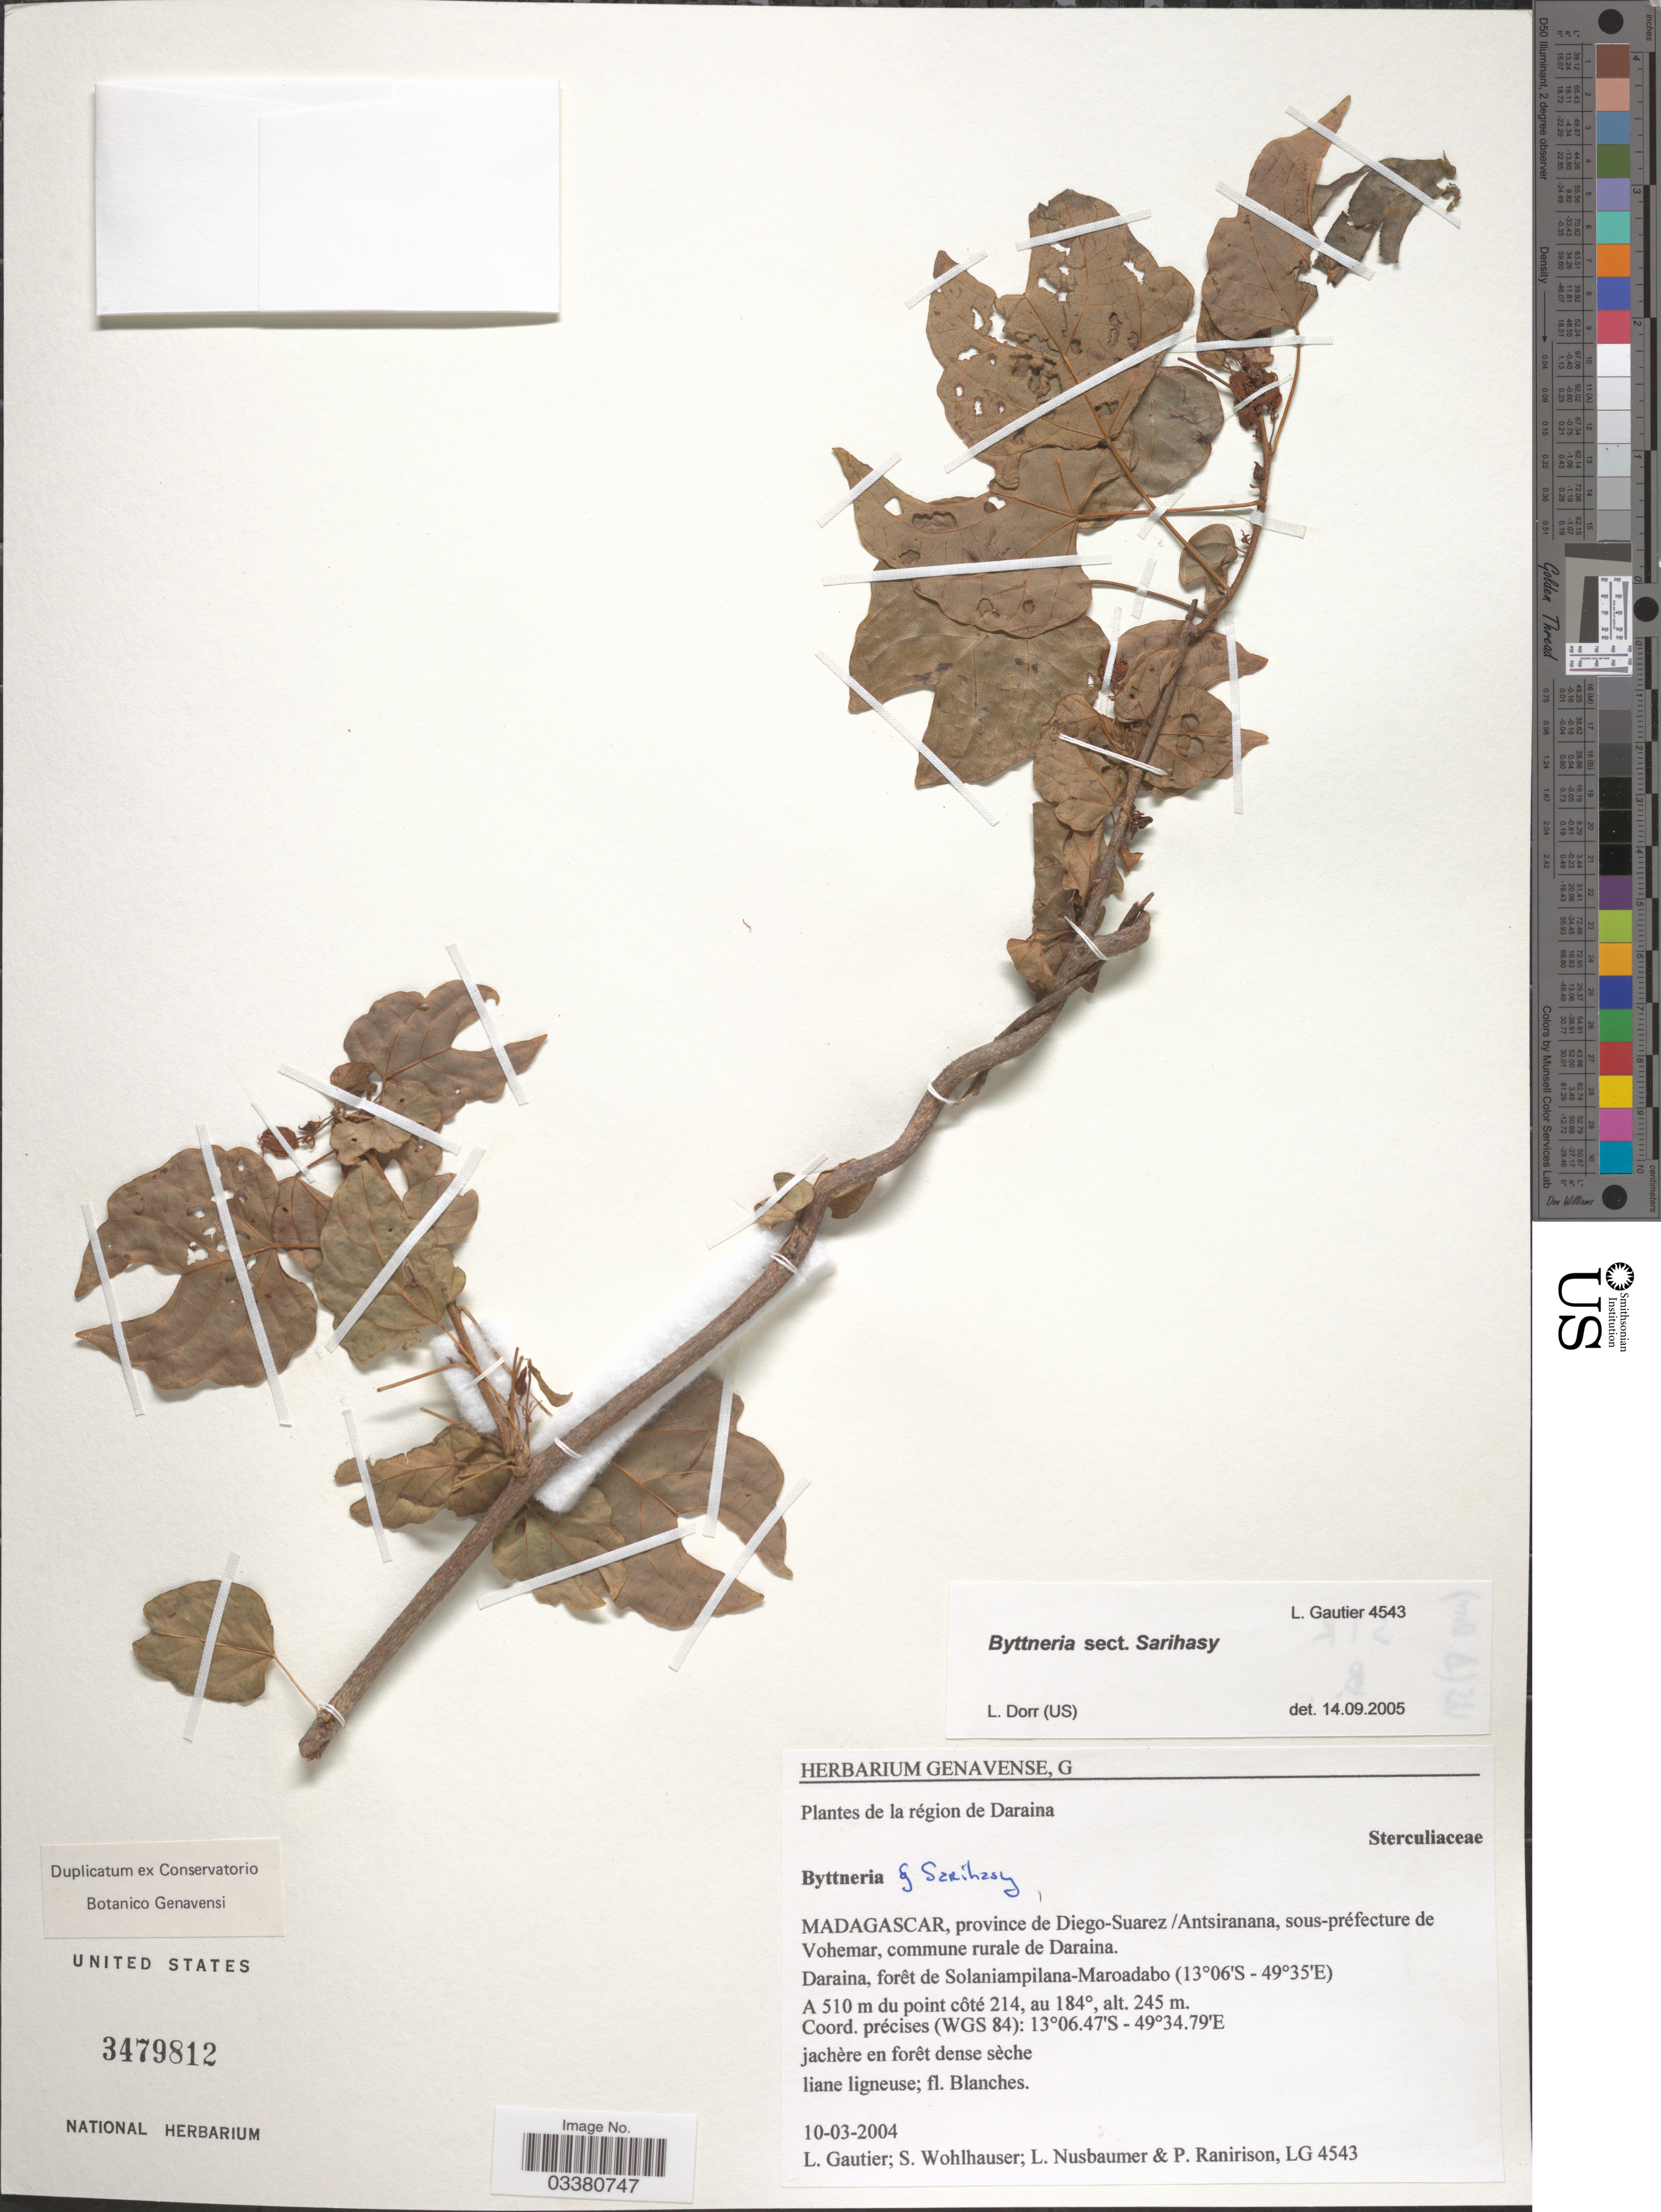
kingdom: Plantae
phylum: Tracheophyta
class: Magnoliopsida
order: Malvales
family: Malvaceae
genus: Byttneria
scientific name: Byttneria sp.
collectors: L. Gautier, S. Wohlhauser, L. Nusbaumer & P. Ranirison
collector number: LG 4543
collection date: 2004-03-10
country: Madagascar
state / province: Sava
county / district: Vohémar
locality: De la région de Daraina. Province de Diego-Suarez, sous-préfecture de Vohemar, commune rurale de Daraina. Daraina, forêt de Solaniampilana-Maroadabo. A 510 m du point côté 214, au 184°. (WGS 84).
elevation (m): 245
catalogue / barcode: US 3479812